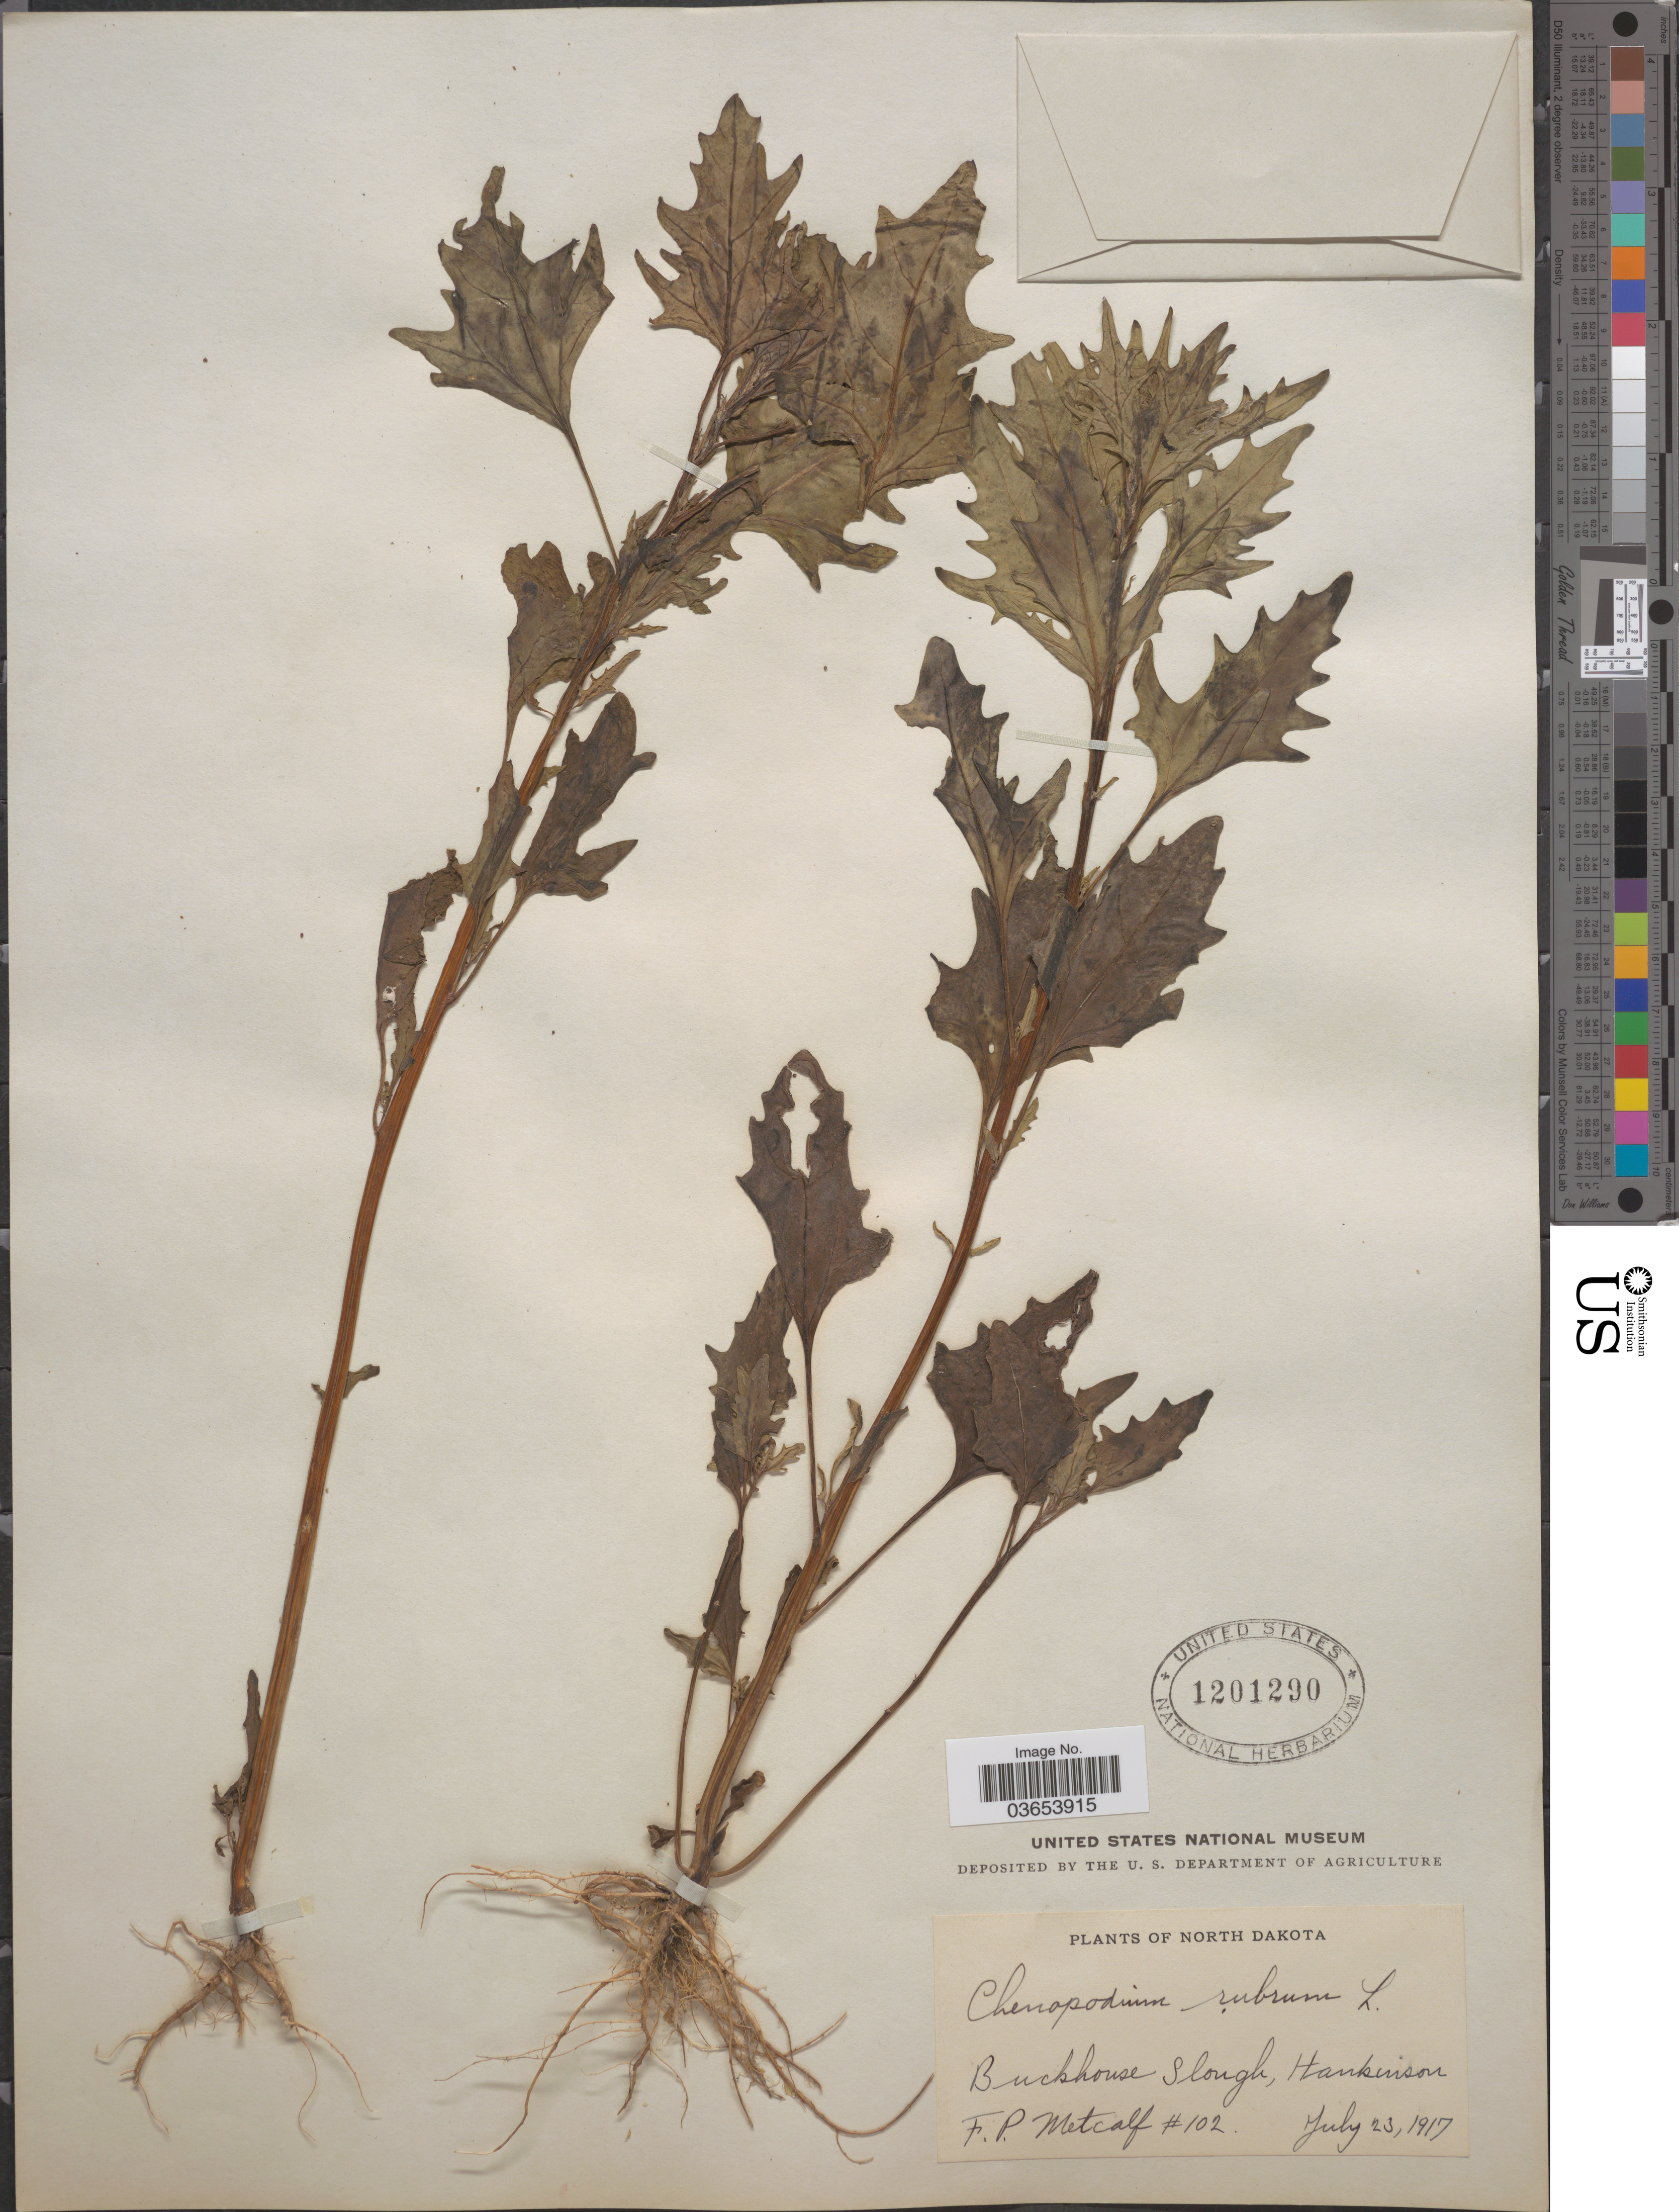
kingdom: Plantae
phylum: Tracheophyta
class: Magnoliopsida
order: Caryophyllales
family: Amaranthaceae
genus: Chenopodium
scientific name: Chenopodium rubrum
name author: L.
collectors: F. Metcalf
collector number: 102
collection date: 1917-07-23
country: United States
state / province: North Dakota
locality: Buckhouse Slough, Hankinson.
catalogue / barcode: US 1201290